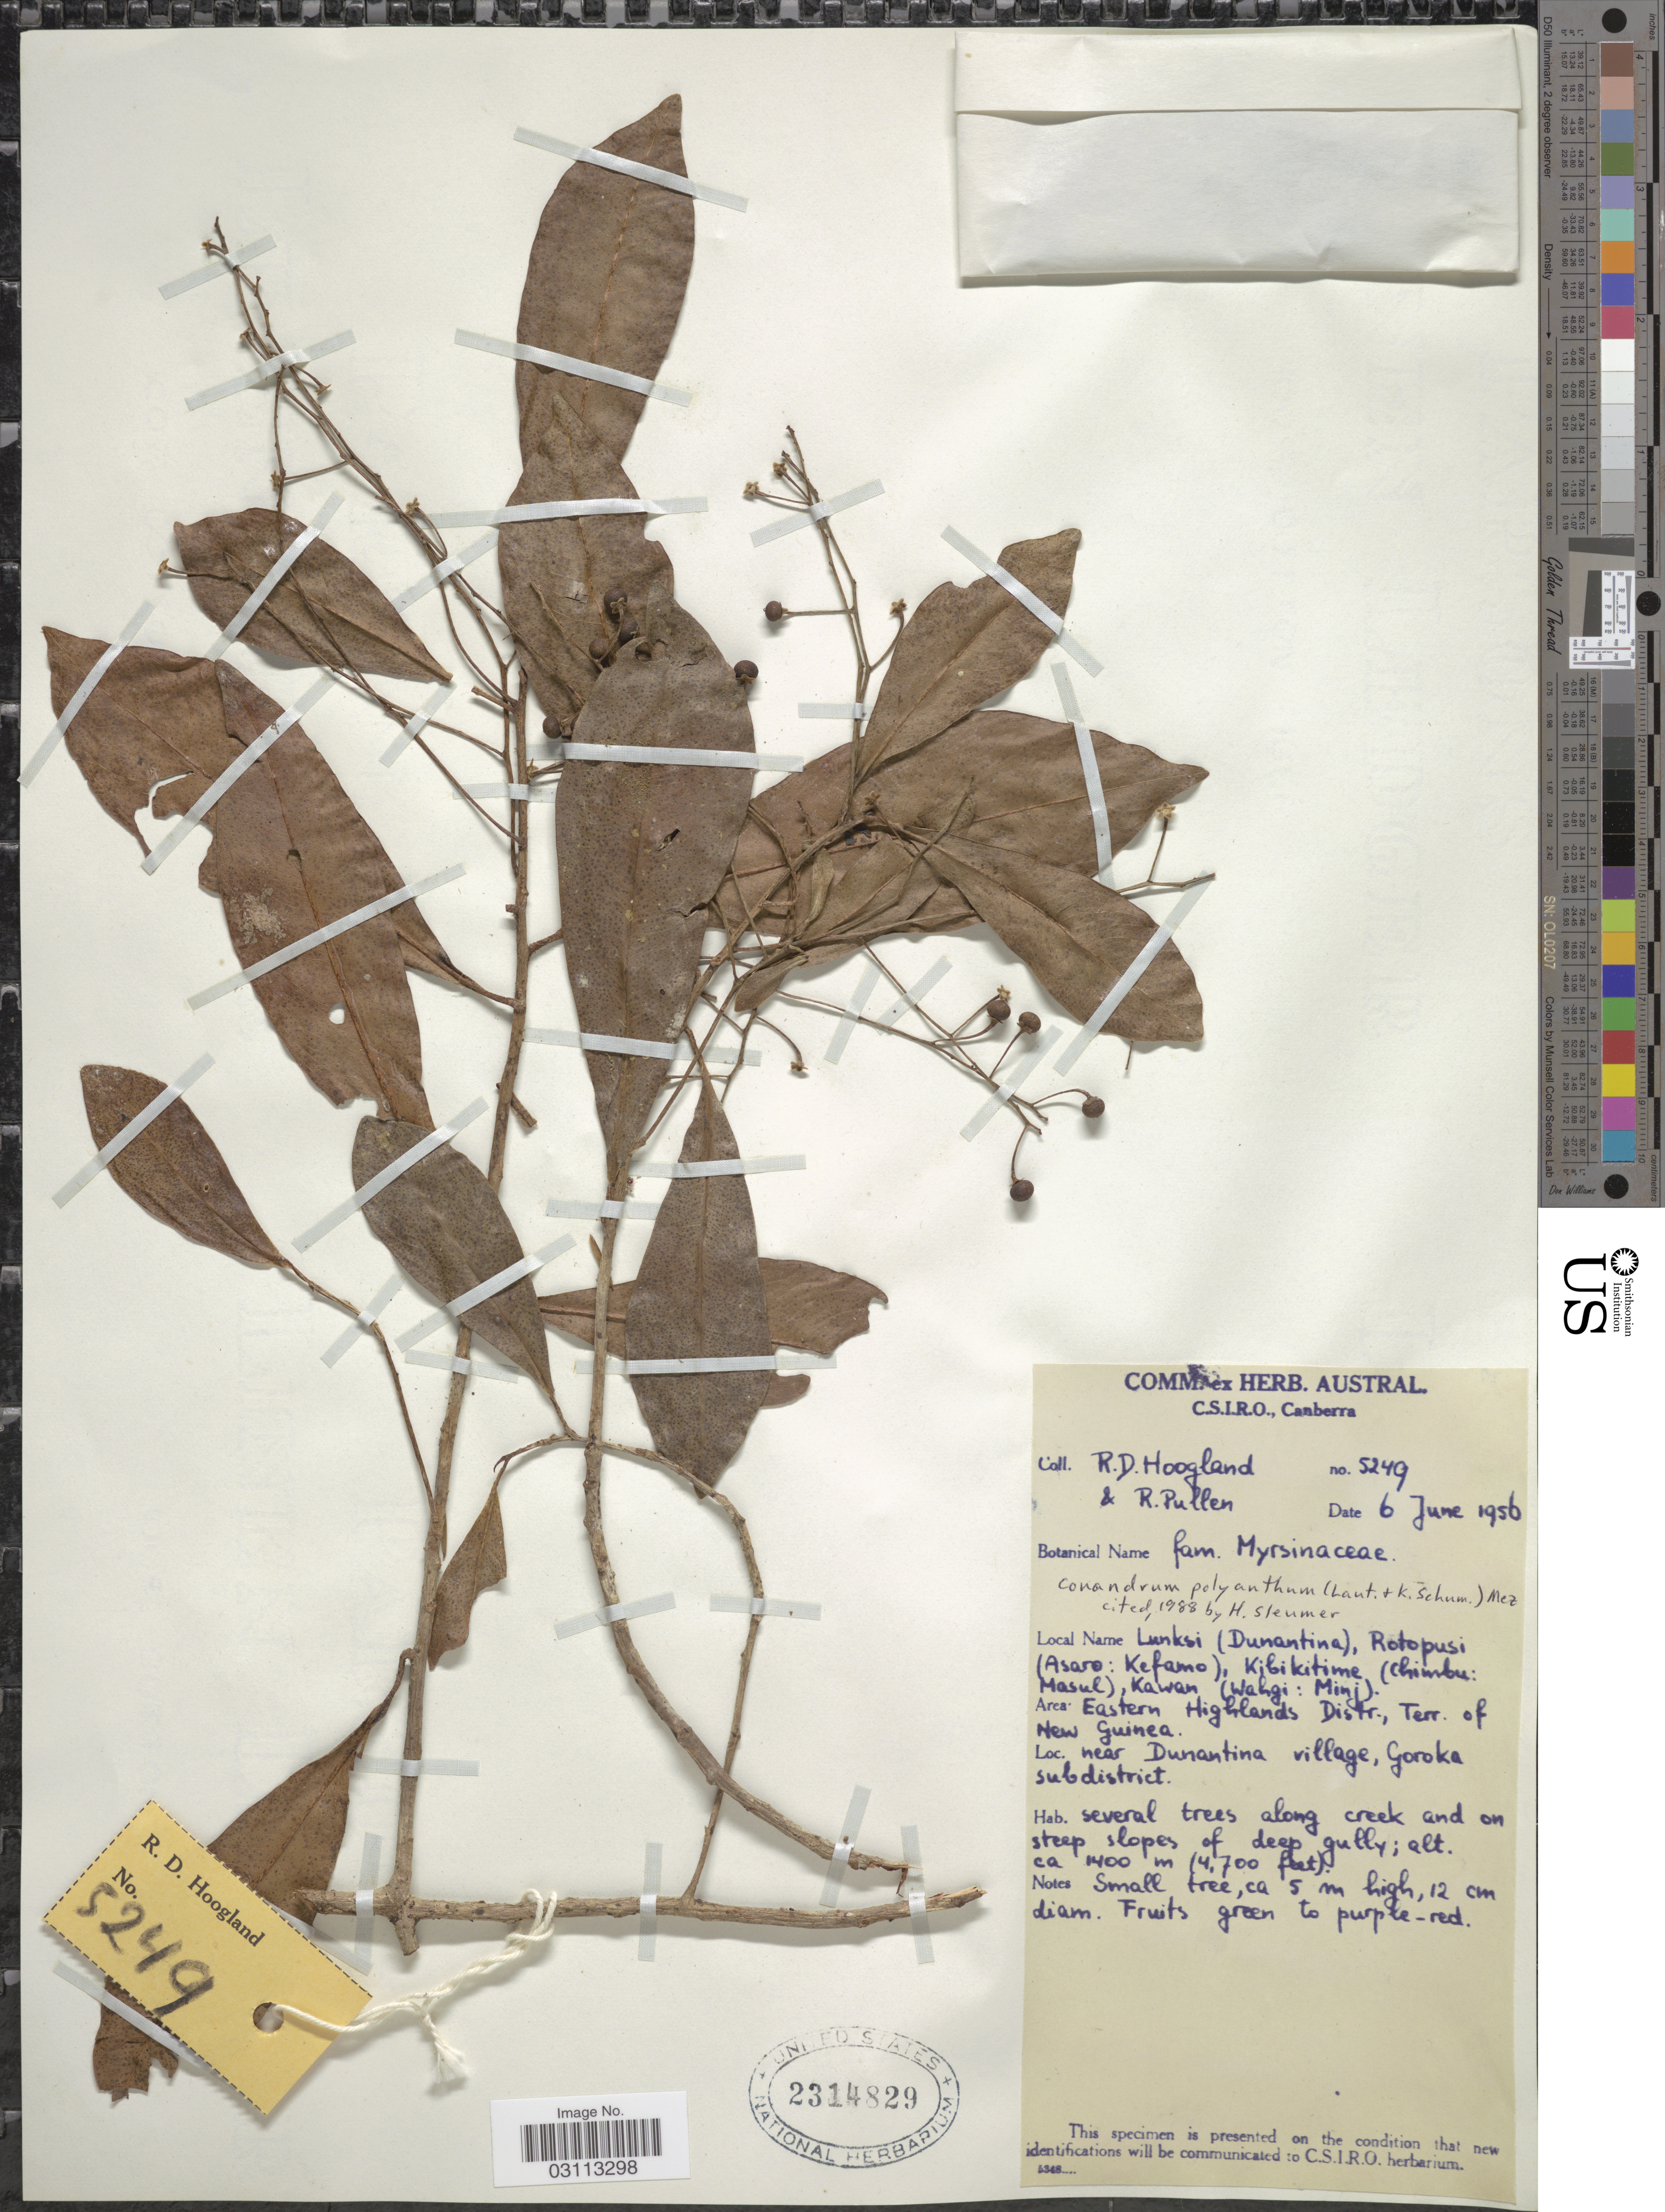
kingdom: Plantae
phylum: Tracheophyta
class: Magnoliopsida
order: Ericales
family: Primulaceae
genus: Conandrium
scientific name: Conandrium polyanthum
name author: (Lauterb. & K. Schum.) Mez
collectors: R. D. Hoogland & R. Pullen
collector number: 5249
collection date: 1956-06-06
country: Papua New Guinea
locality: Area Eastern Highlands Distr., Terr. of New Guinea. Near Dunantina village, Goroka subdistrict.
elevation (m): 1400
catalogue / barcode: US 2314829